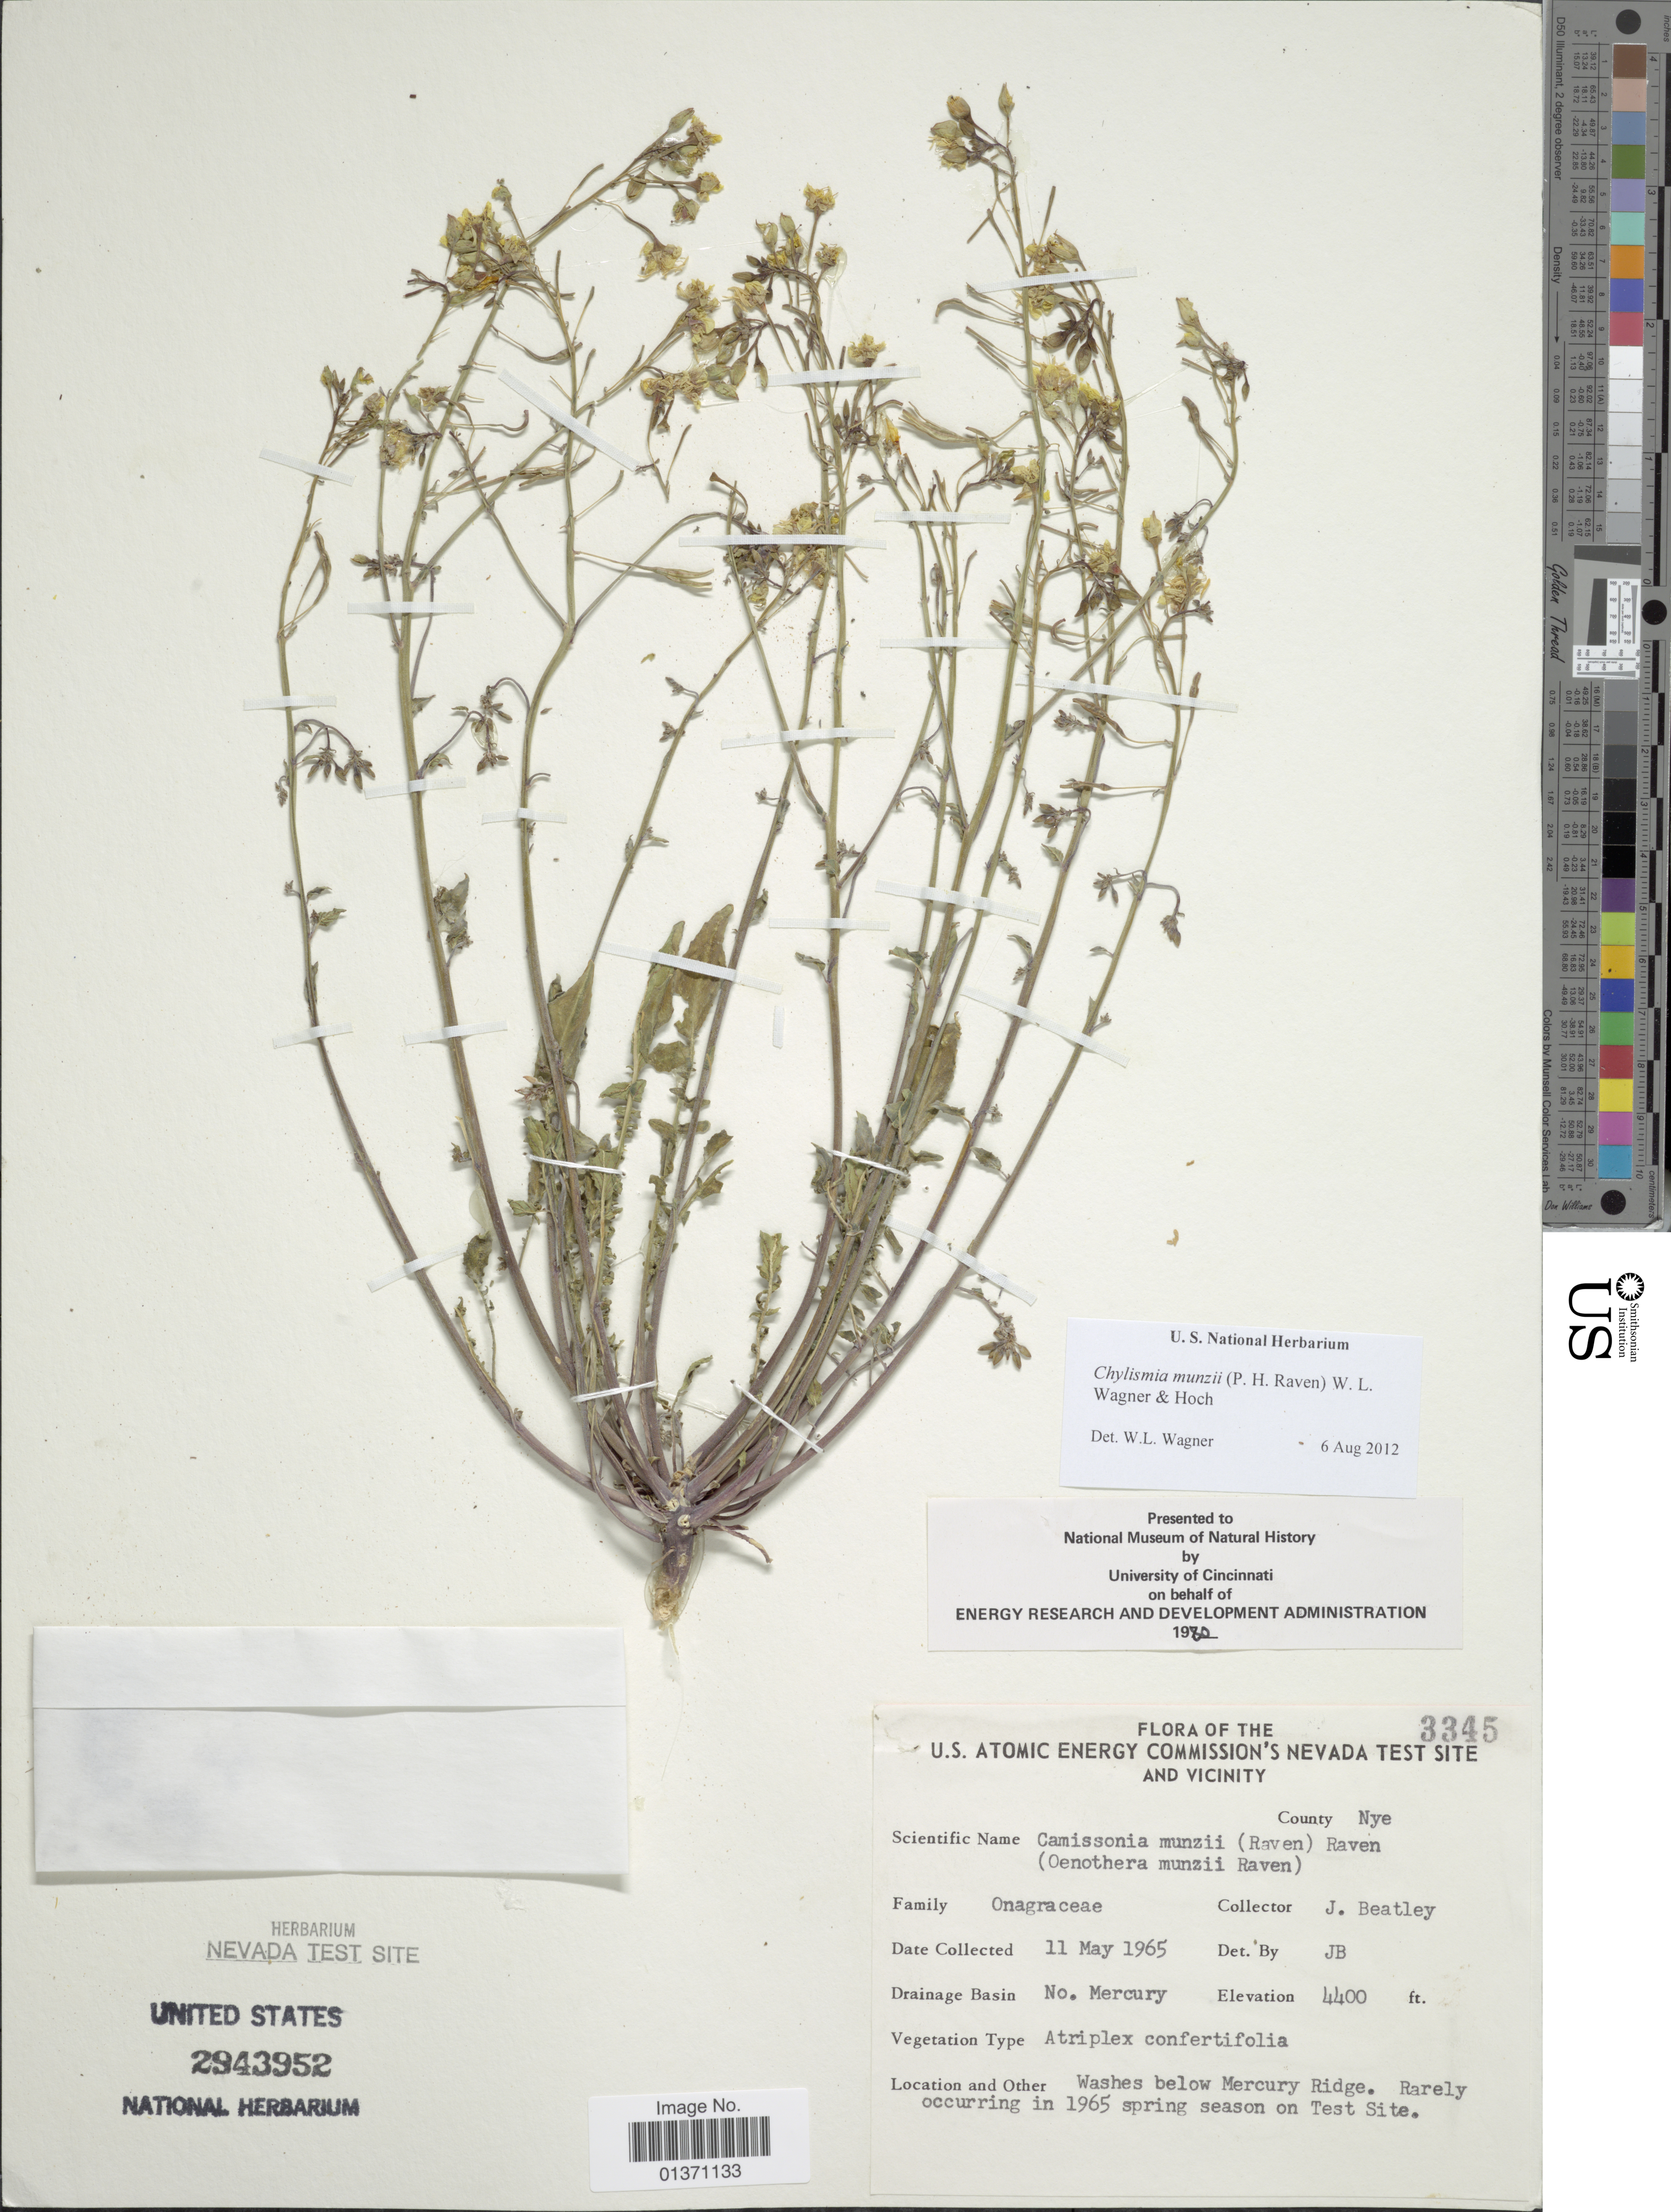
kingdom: Plantae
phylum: Tracheophyta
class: Magnoliopsida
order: Myrtales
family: Onagraceae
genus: Chylismia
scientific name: Chylismia munzii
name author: (P.H. Raven) W.L. Wagner & Hoch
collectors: J. C. Beatley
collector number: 3345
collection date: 1965-05-11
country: United States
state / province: Nevada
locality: U. S. Atomic Energy Commission's Nevada Test Site and Vicinity, No. Mercury, washes below Mercury Ridge, County Nye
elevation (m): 1341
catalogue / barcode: US 2943952